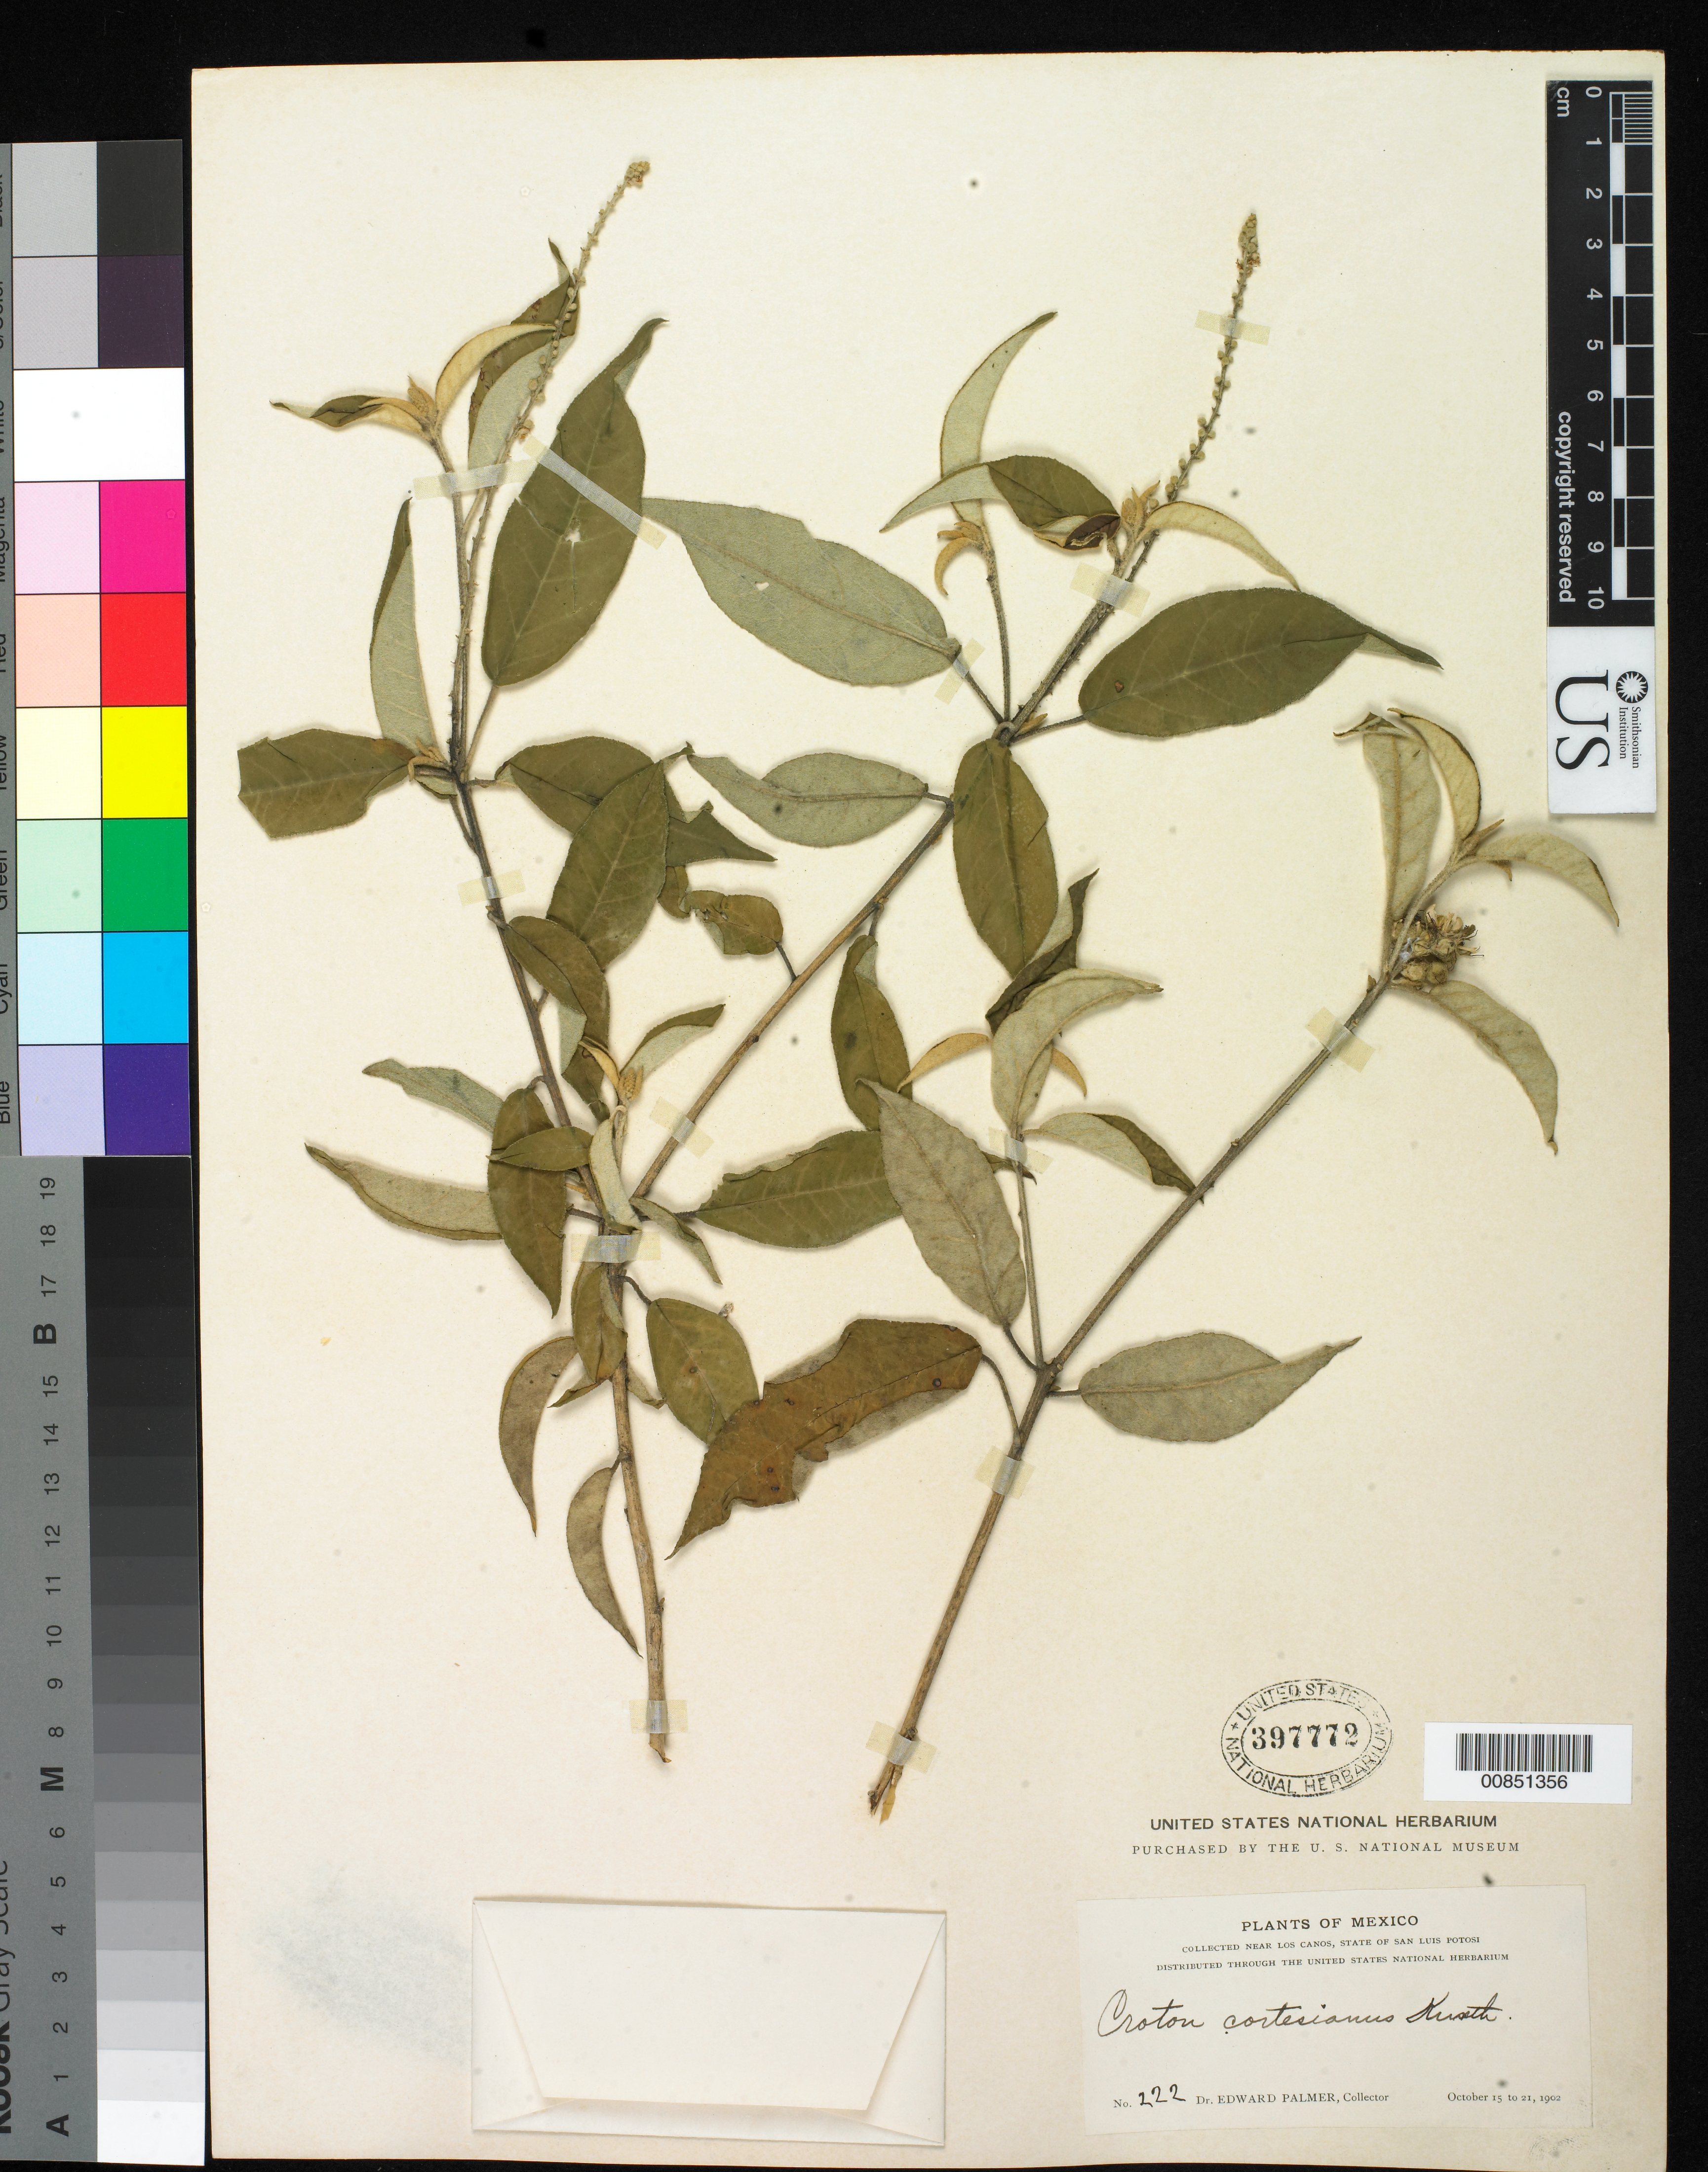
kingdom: Plantae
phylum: Tracheophyta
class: Magnoliopsida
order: Malpighiales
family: Euphorbiaceae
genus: Croton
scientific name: Croton cortesianus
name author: Kunth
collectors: E. Palmer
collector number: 222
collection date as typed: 15 Oct 1902 to 21 Oct 1902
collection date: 1902-10-15/1902-10-21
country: Mexico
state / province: San Luis Potosí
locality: Near Los Canos, San Luis Potosí.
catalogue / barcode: US 397772